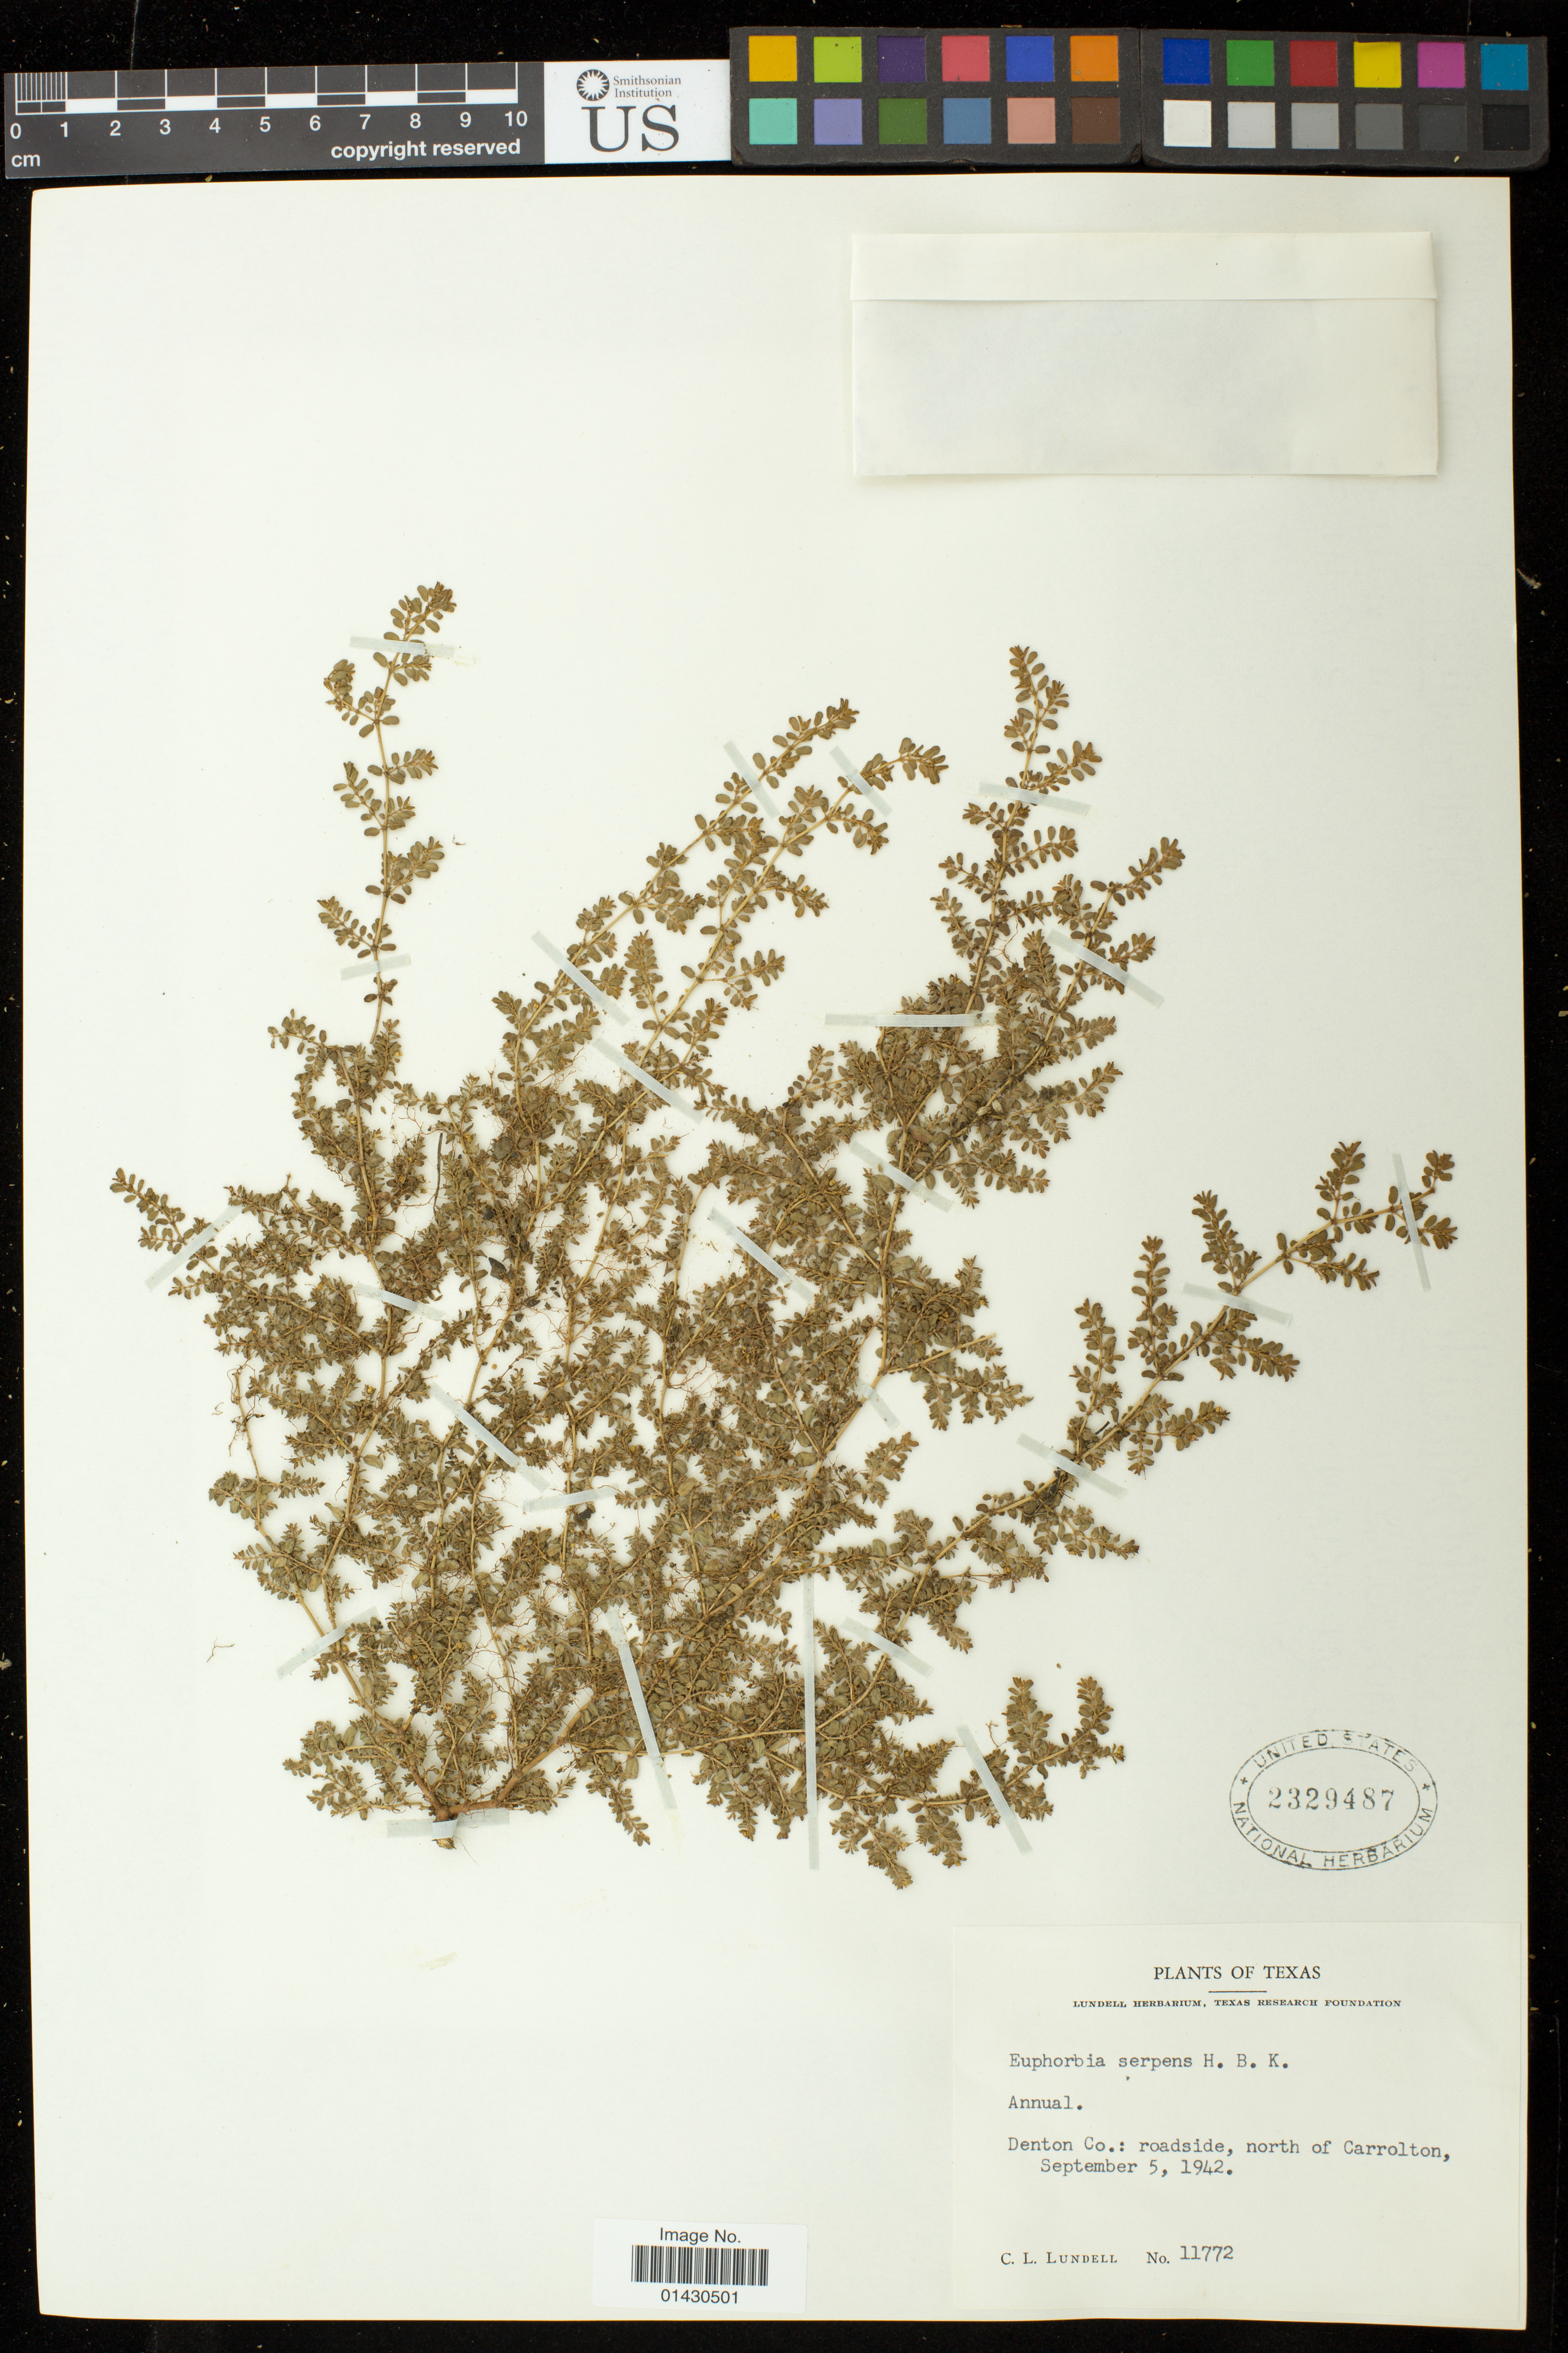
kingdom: Plantae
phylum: Tracheophyta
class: Magnoliopsida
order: Malpighiales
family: Euphorbiaceae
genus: Euphorbia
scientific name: Euphorbia serpens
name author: Kunth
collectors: C. L. Lundell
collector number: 11772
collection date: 1942-09-05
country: United States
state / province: Texas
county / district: Denton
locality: Roadside, north of Carrolton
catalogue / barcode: US 2329487